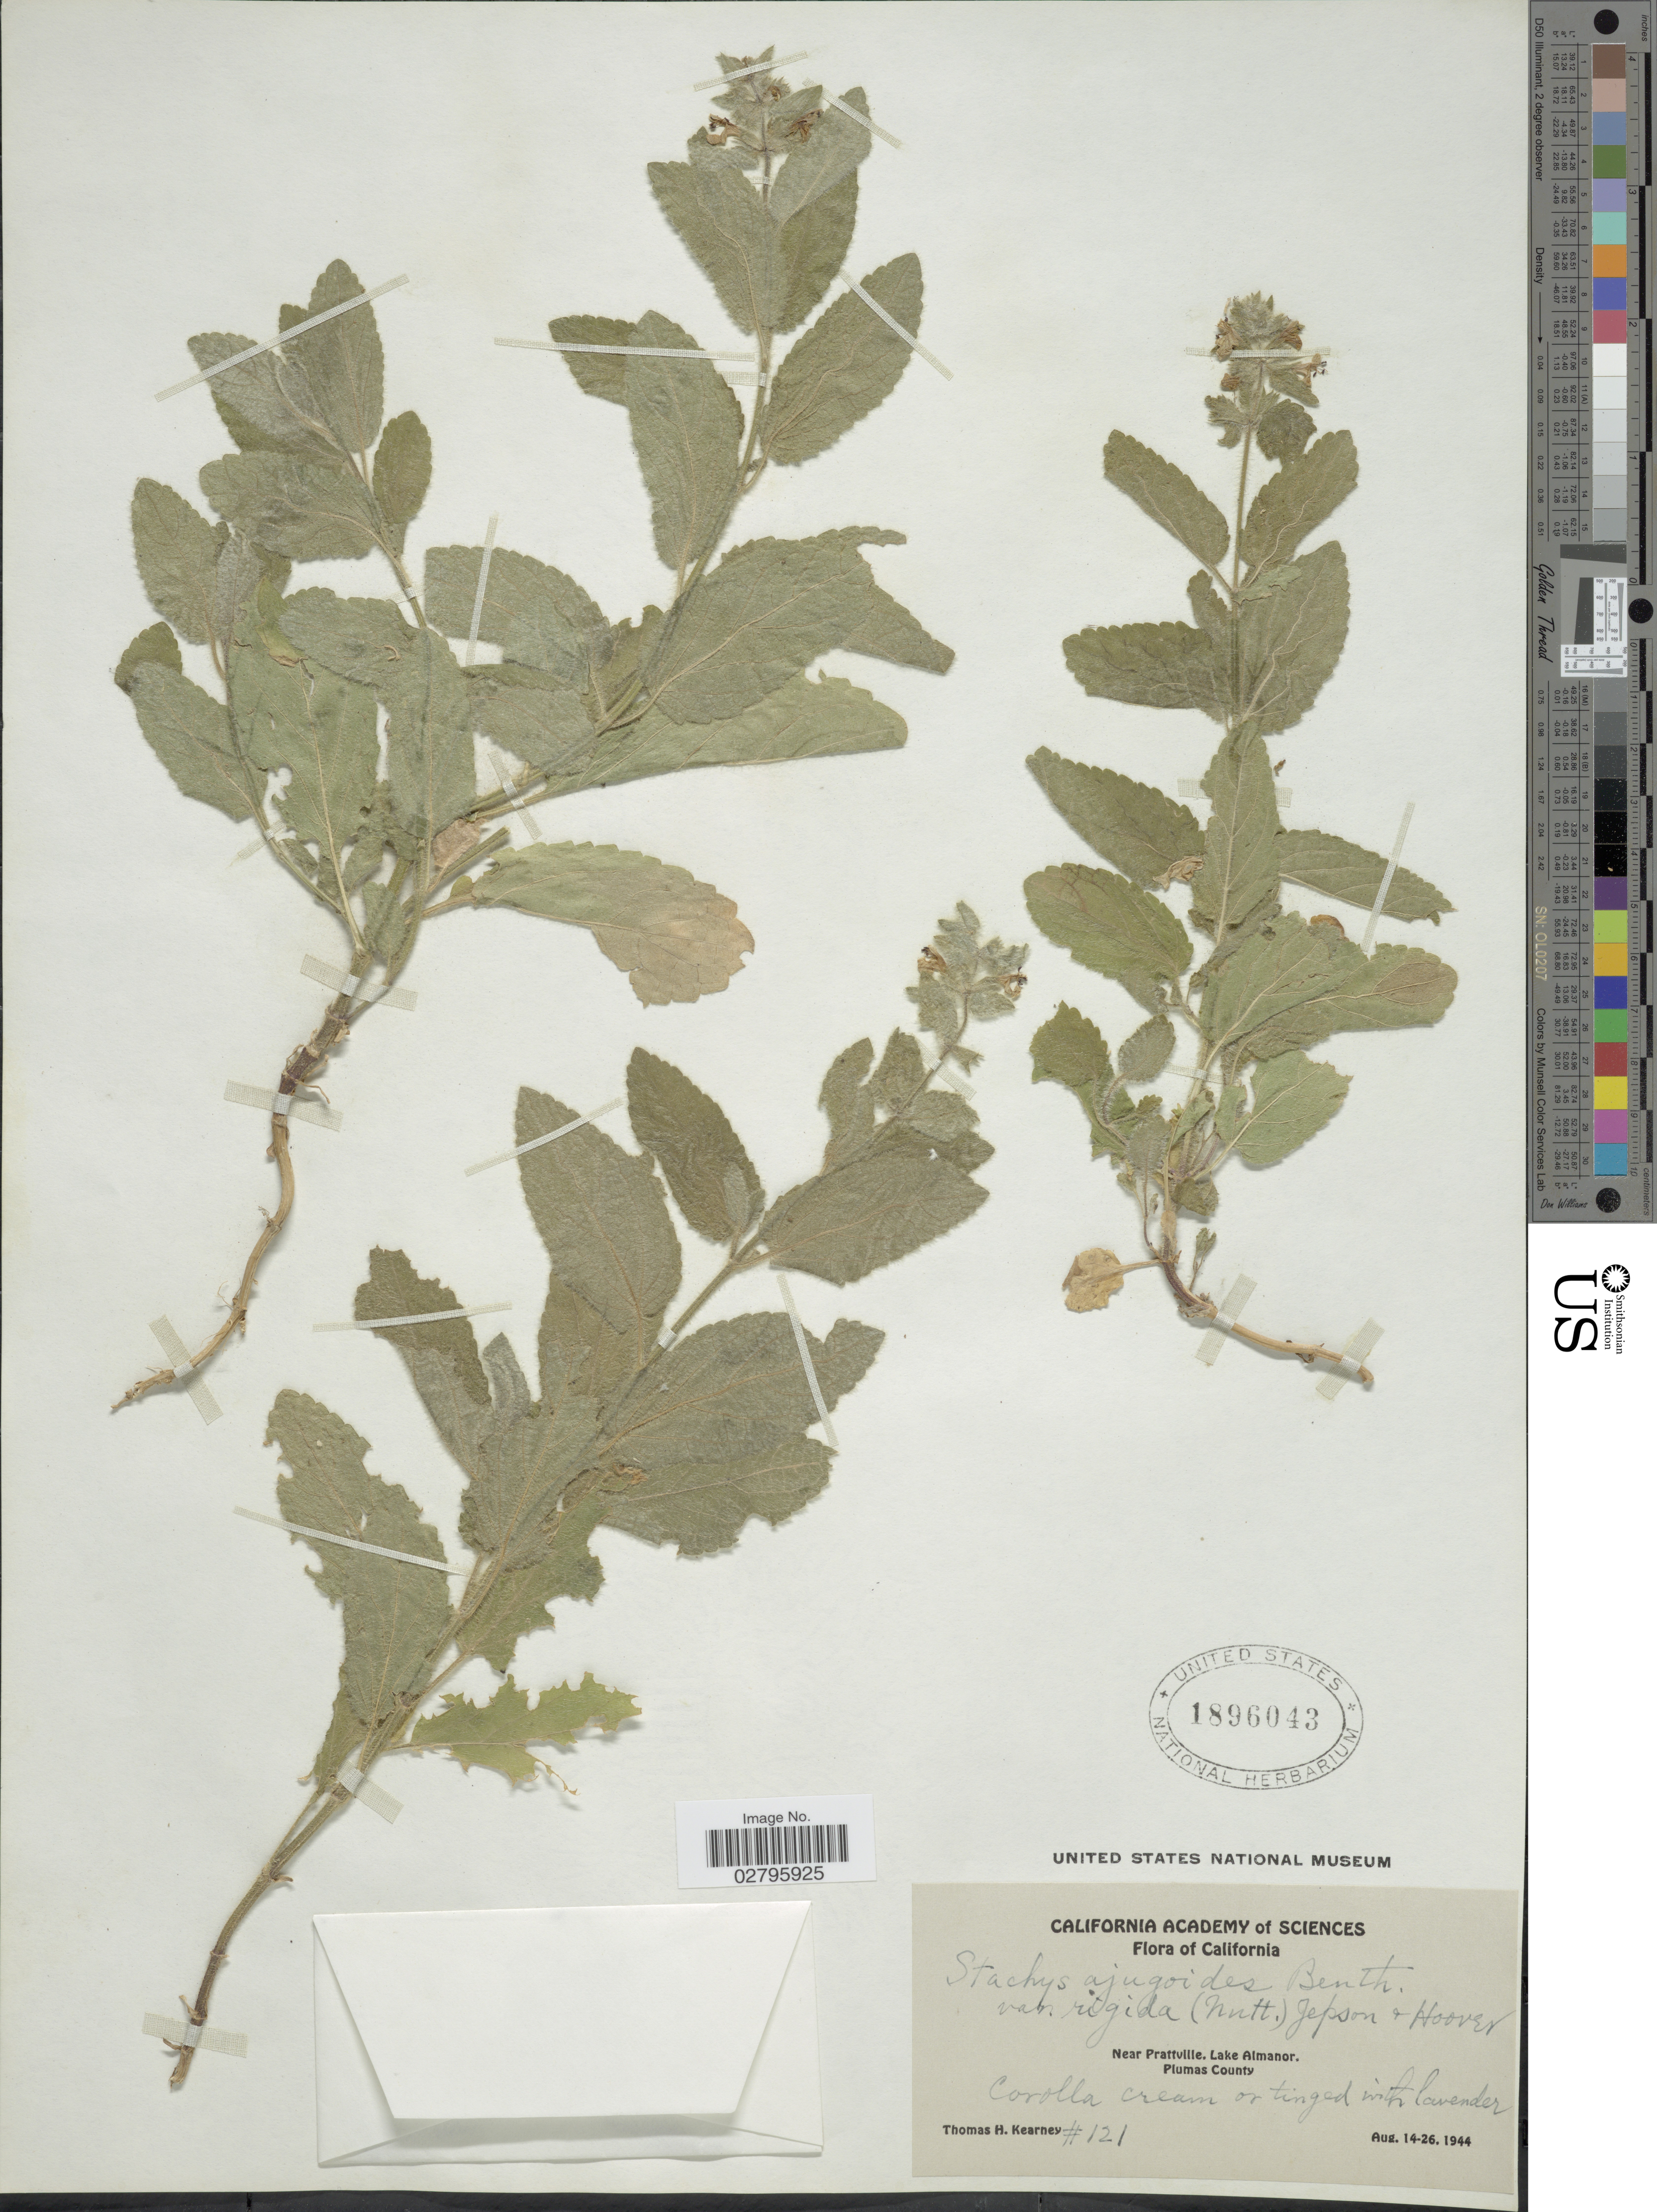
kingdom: Plantae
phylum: Tracheophyta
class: Magnoliopsida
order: Lamiales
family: Lamiaceae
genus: Stachys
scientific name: Stachys ajugoides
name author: Benth.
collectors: T. H. Kearney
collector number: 121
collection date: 1944-08-14/1944-08-26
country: United States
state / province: California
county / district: Plumas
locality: Near Prattville, Lake Almanor. Plumas County.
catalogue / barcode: US 1896043